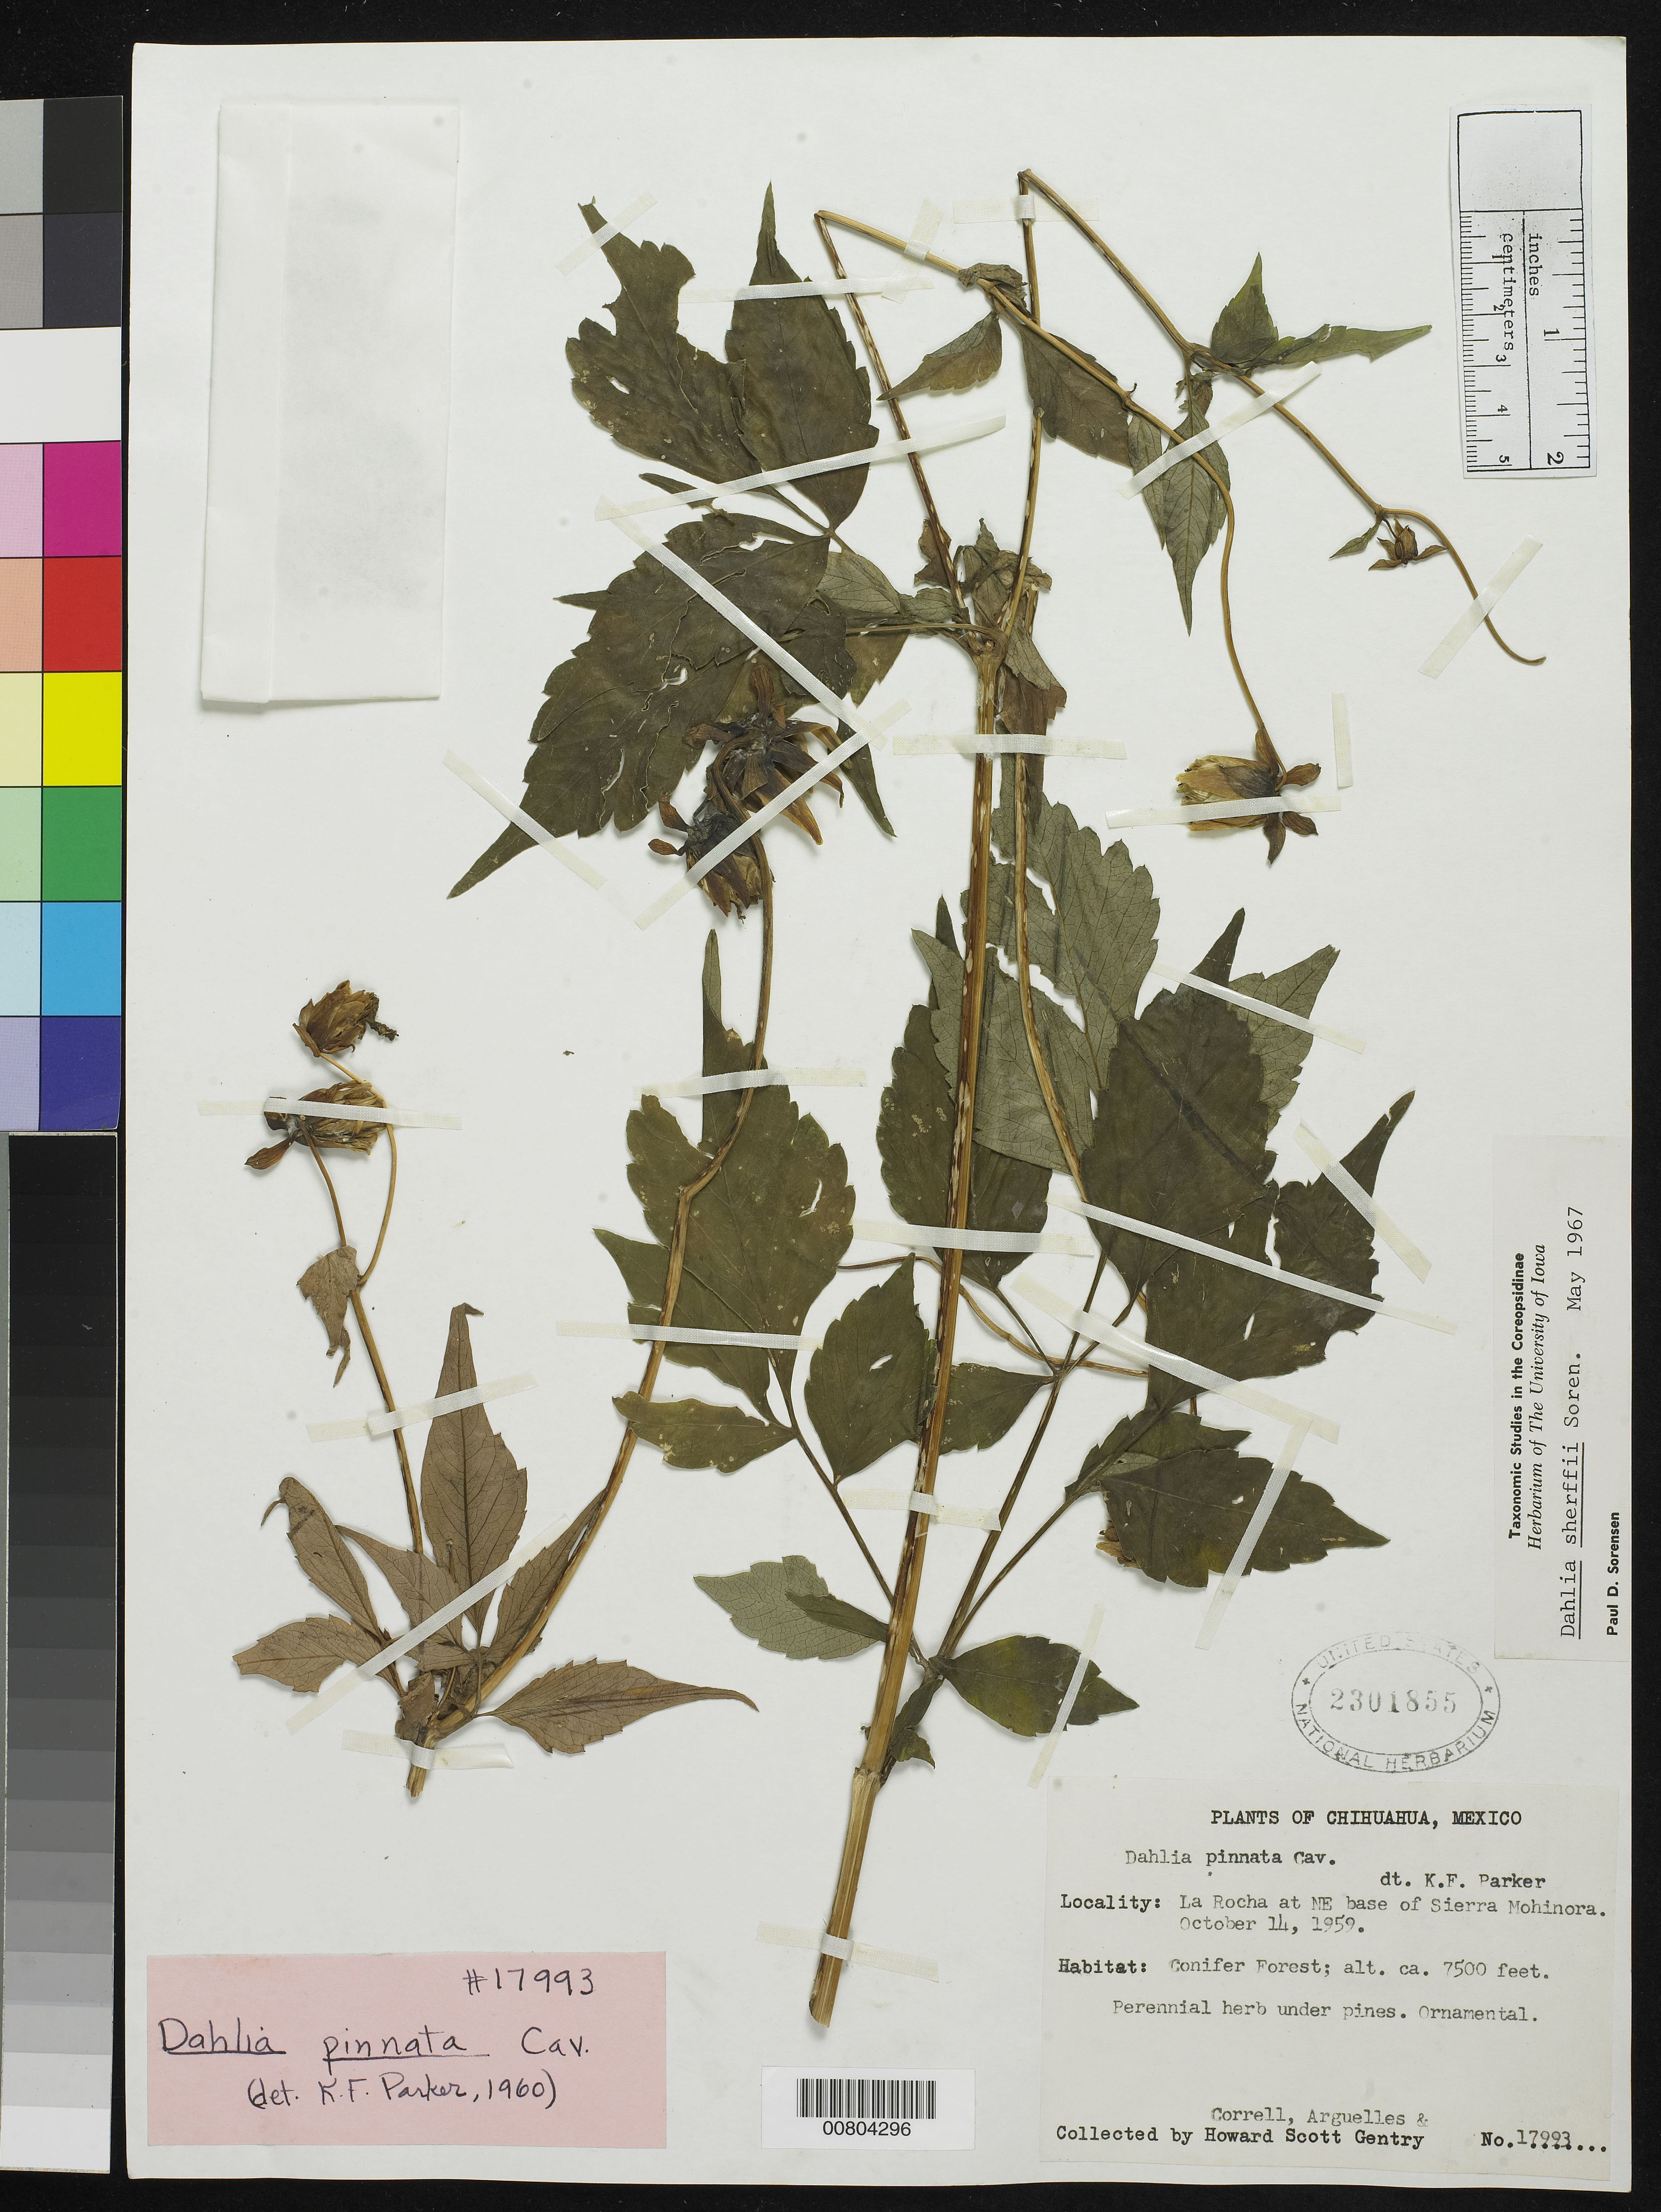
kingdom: Plantae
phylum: Tracheophyta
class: Magnoliopsida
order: Asterales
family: Asteraceae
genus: Dahlia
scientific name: Dahlia sherffii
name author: P.D. Sørensen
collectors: H. S. Gentry, Arguelles, -- & -- Correll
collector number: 17993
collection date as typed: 14 Oct 1959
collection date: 1959-10-14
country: Mexico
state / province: Chihuahua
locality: La Rocha at NE base of Sierra Mohinora.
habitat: Conifer Forest. Under Pines.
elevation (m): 2286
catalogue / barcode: US 2301855